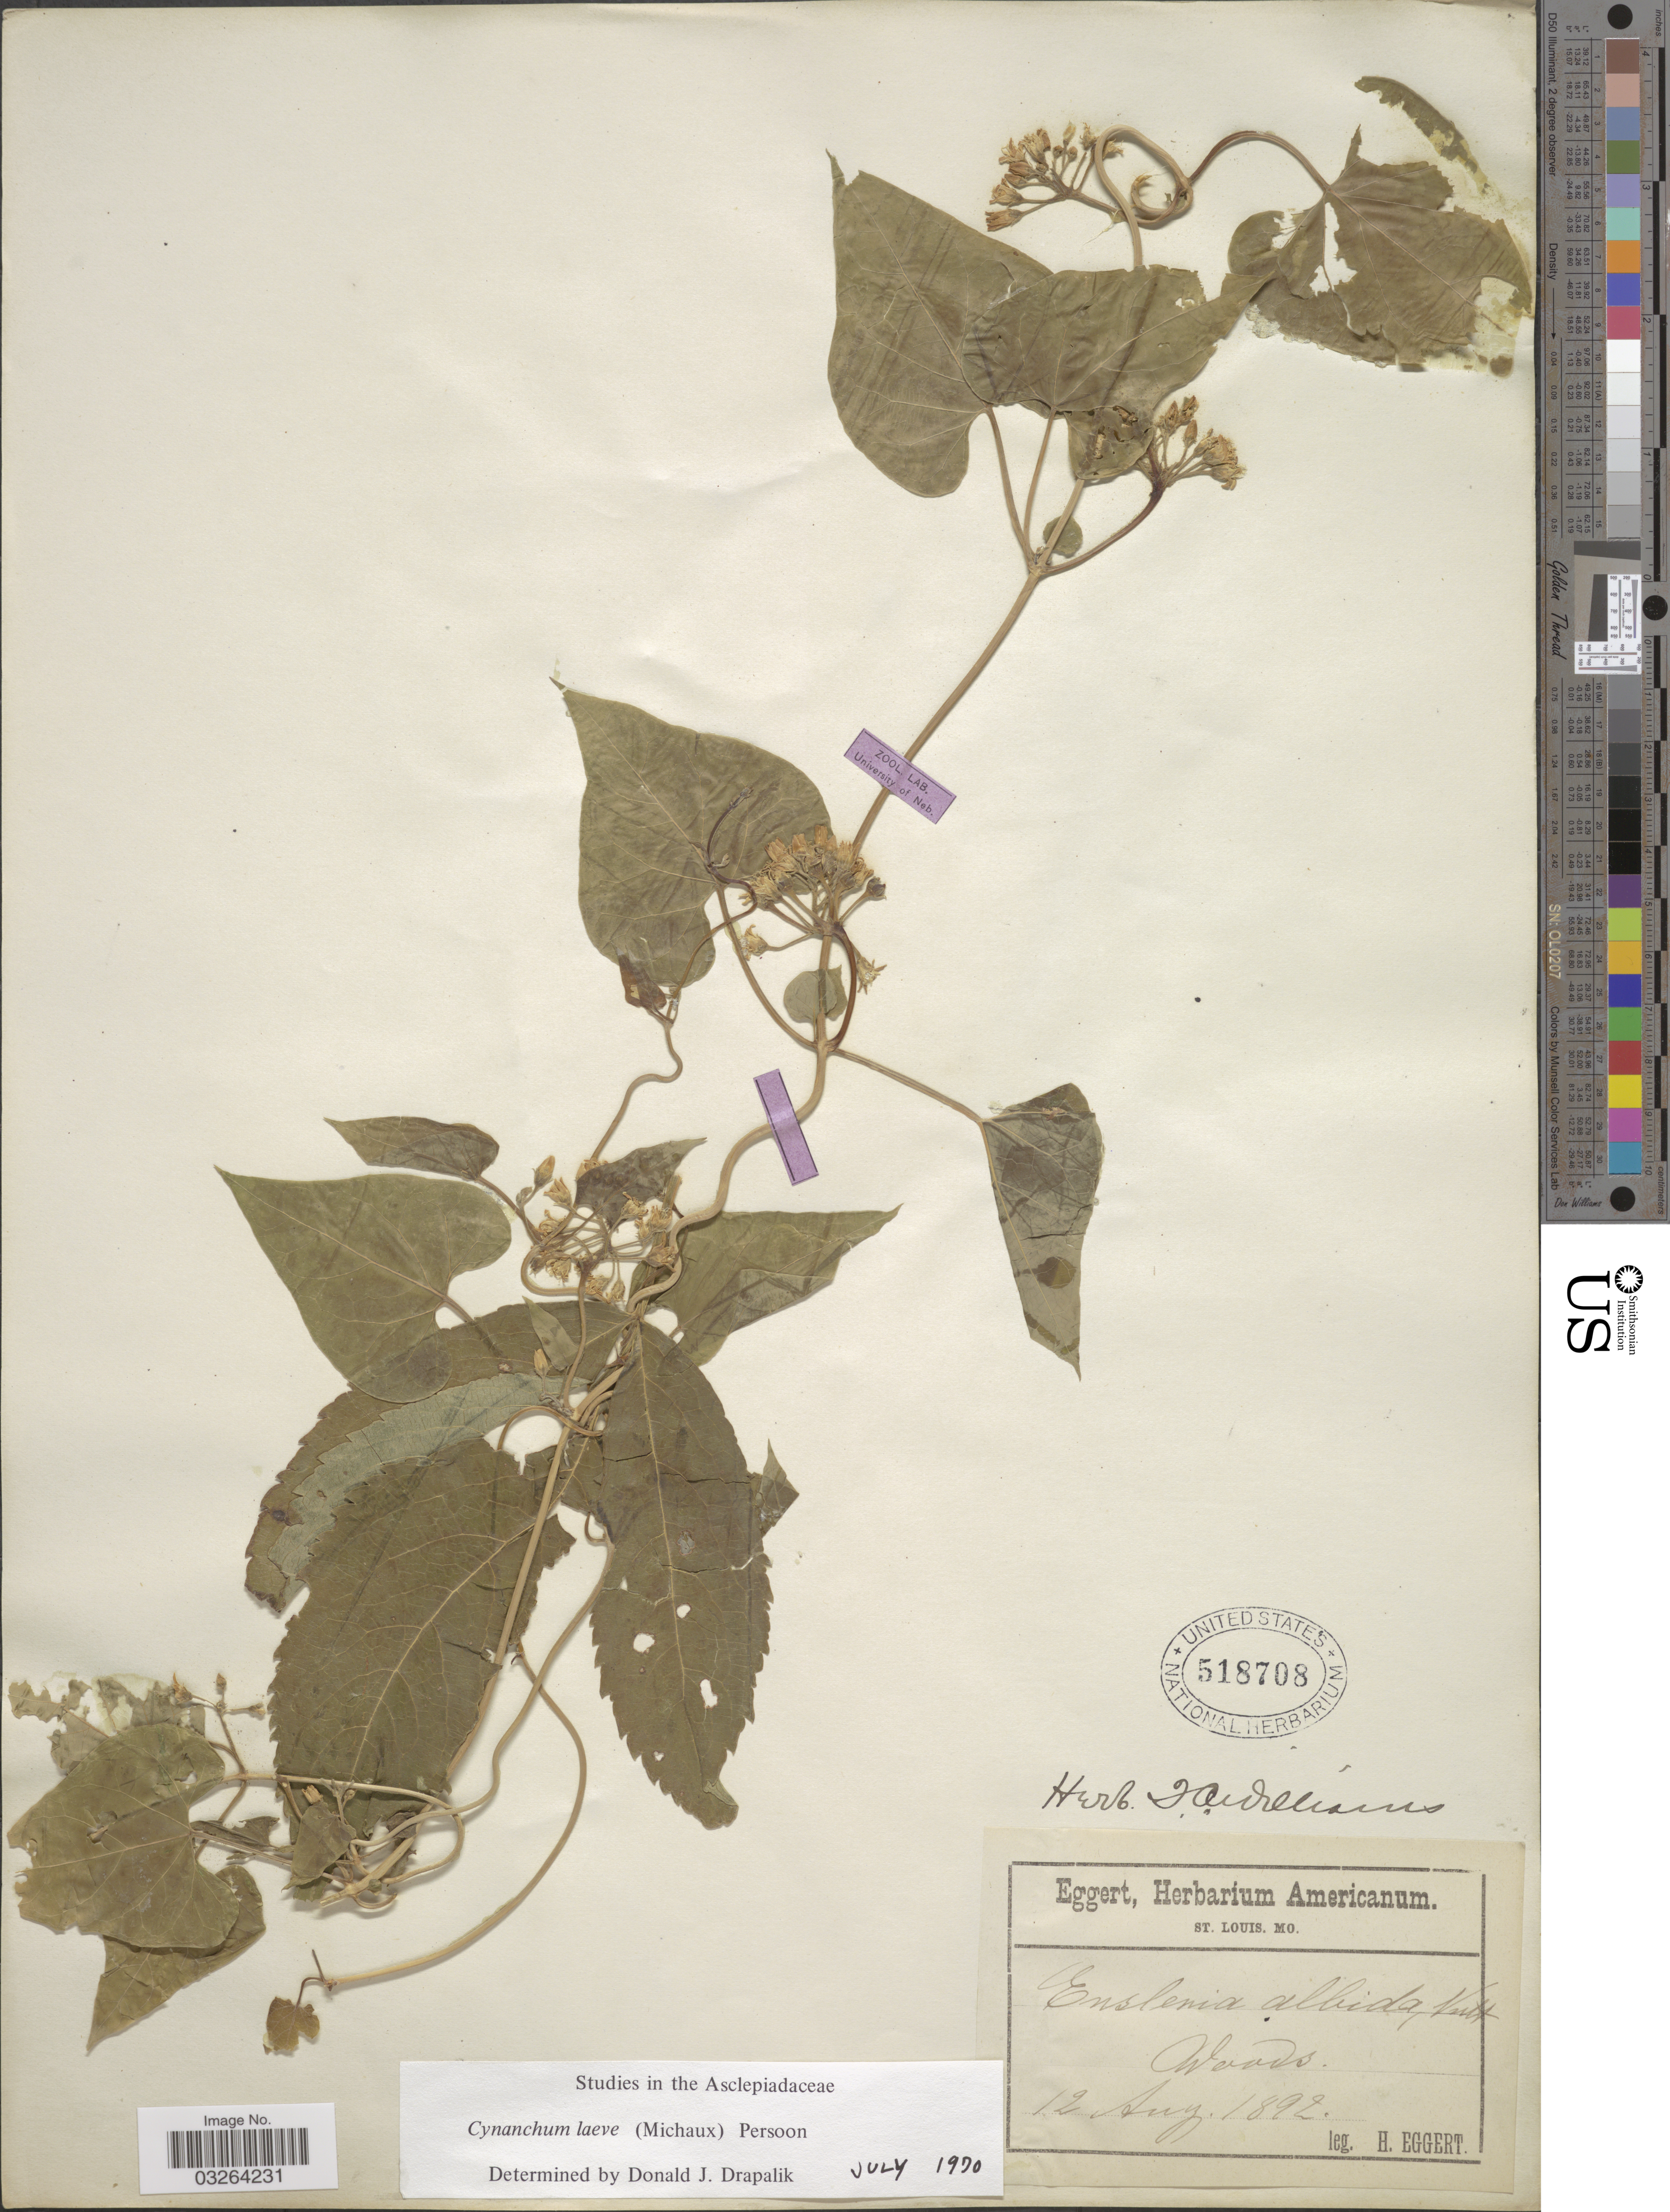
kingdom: Plantae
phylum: Tracheophyta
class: Magnoliopsida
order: Gentianales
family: Apocynaceae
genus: Cynanchum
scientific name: Cynanchum laeve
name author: (Michx.) Pers.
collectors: H. Eggert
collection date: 1892-08-12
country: United States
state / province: Missouri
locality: Woods.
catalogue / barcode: US 518708